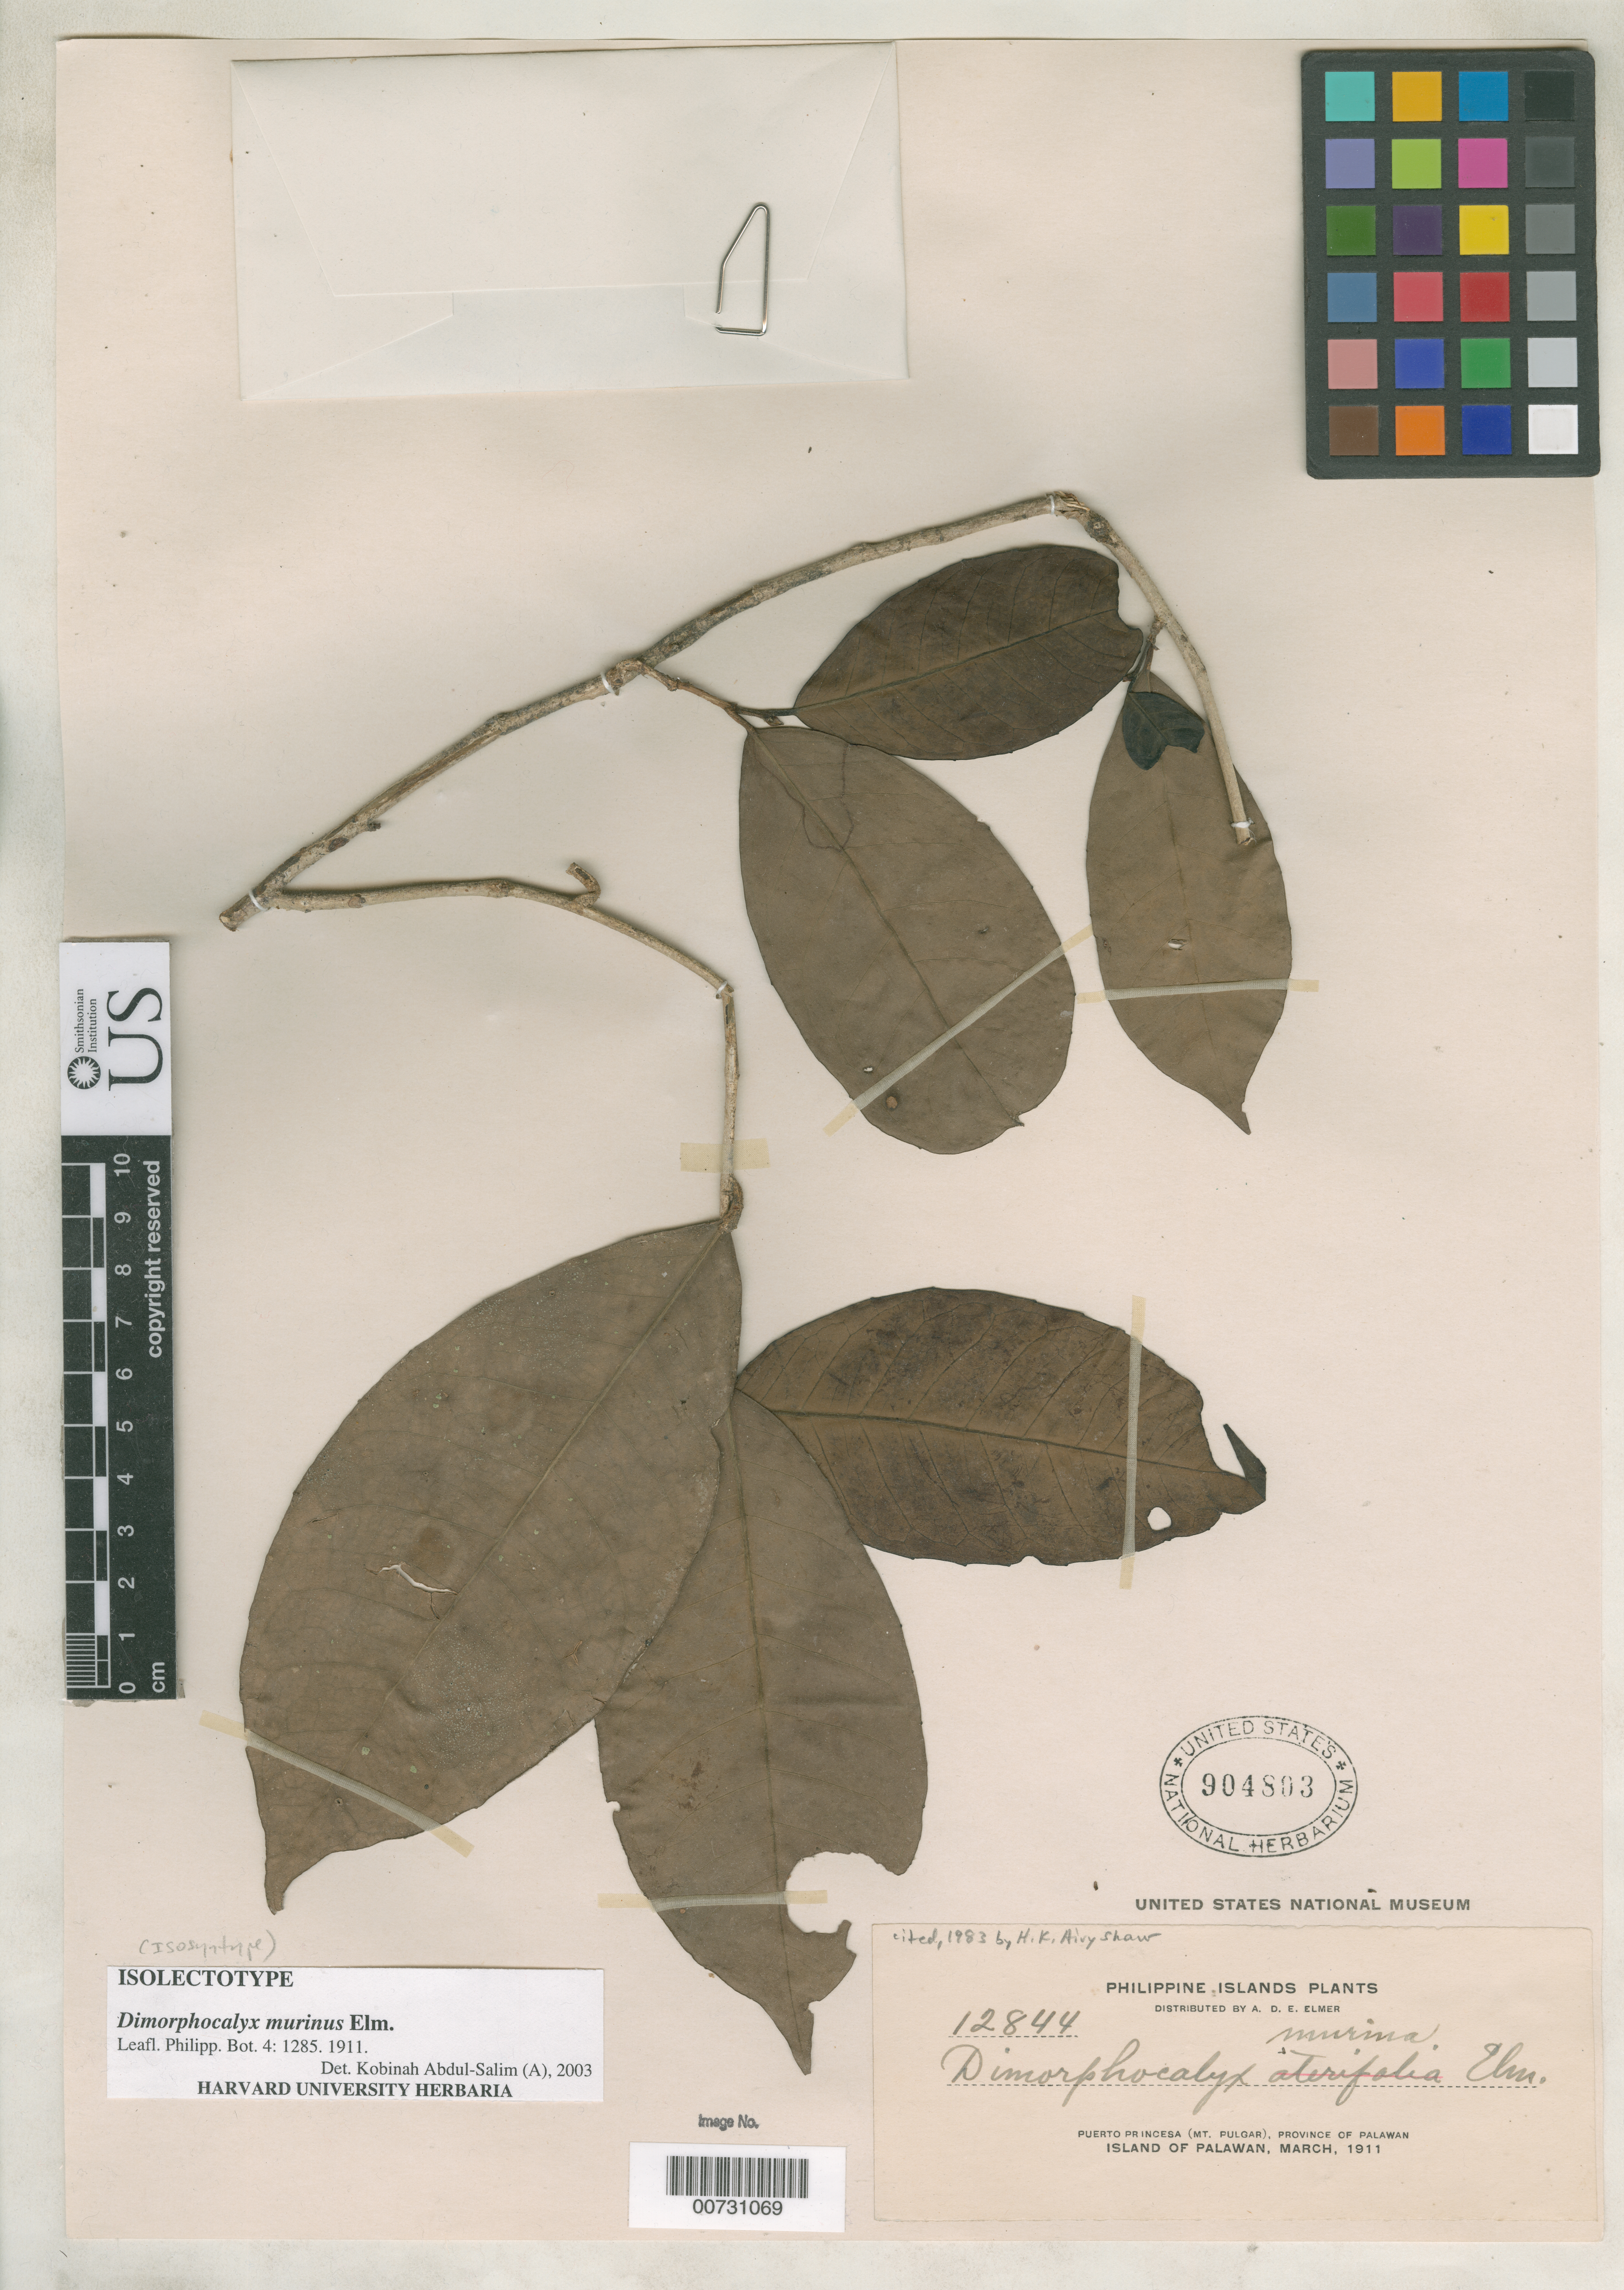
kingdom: Plantae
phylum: Tracheophyta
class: Magnoliopsida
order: Malpighiales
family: Euphorbiaceae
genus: Dimorphocalyx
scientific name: Dimorphocalyx murina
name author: Elmer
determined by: Abdul-Salim, K.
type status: Isosyntype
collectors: A. D. E. Elmer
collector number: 12844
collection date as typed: Mar 1911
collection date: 1911-03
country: Philippines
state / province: Mimaropa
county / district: Palawan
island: Palawan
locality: Puerto Princesa (Mt. Pulgar), province of Palawan.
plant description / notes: Cited 1983 by H.K. Airy Shaw; Specimen annotated as lectotype (lectotypification apparently ined.)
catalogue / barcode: US 904803